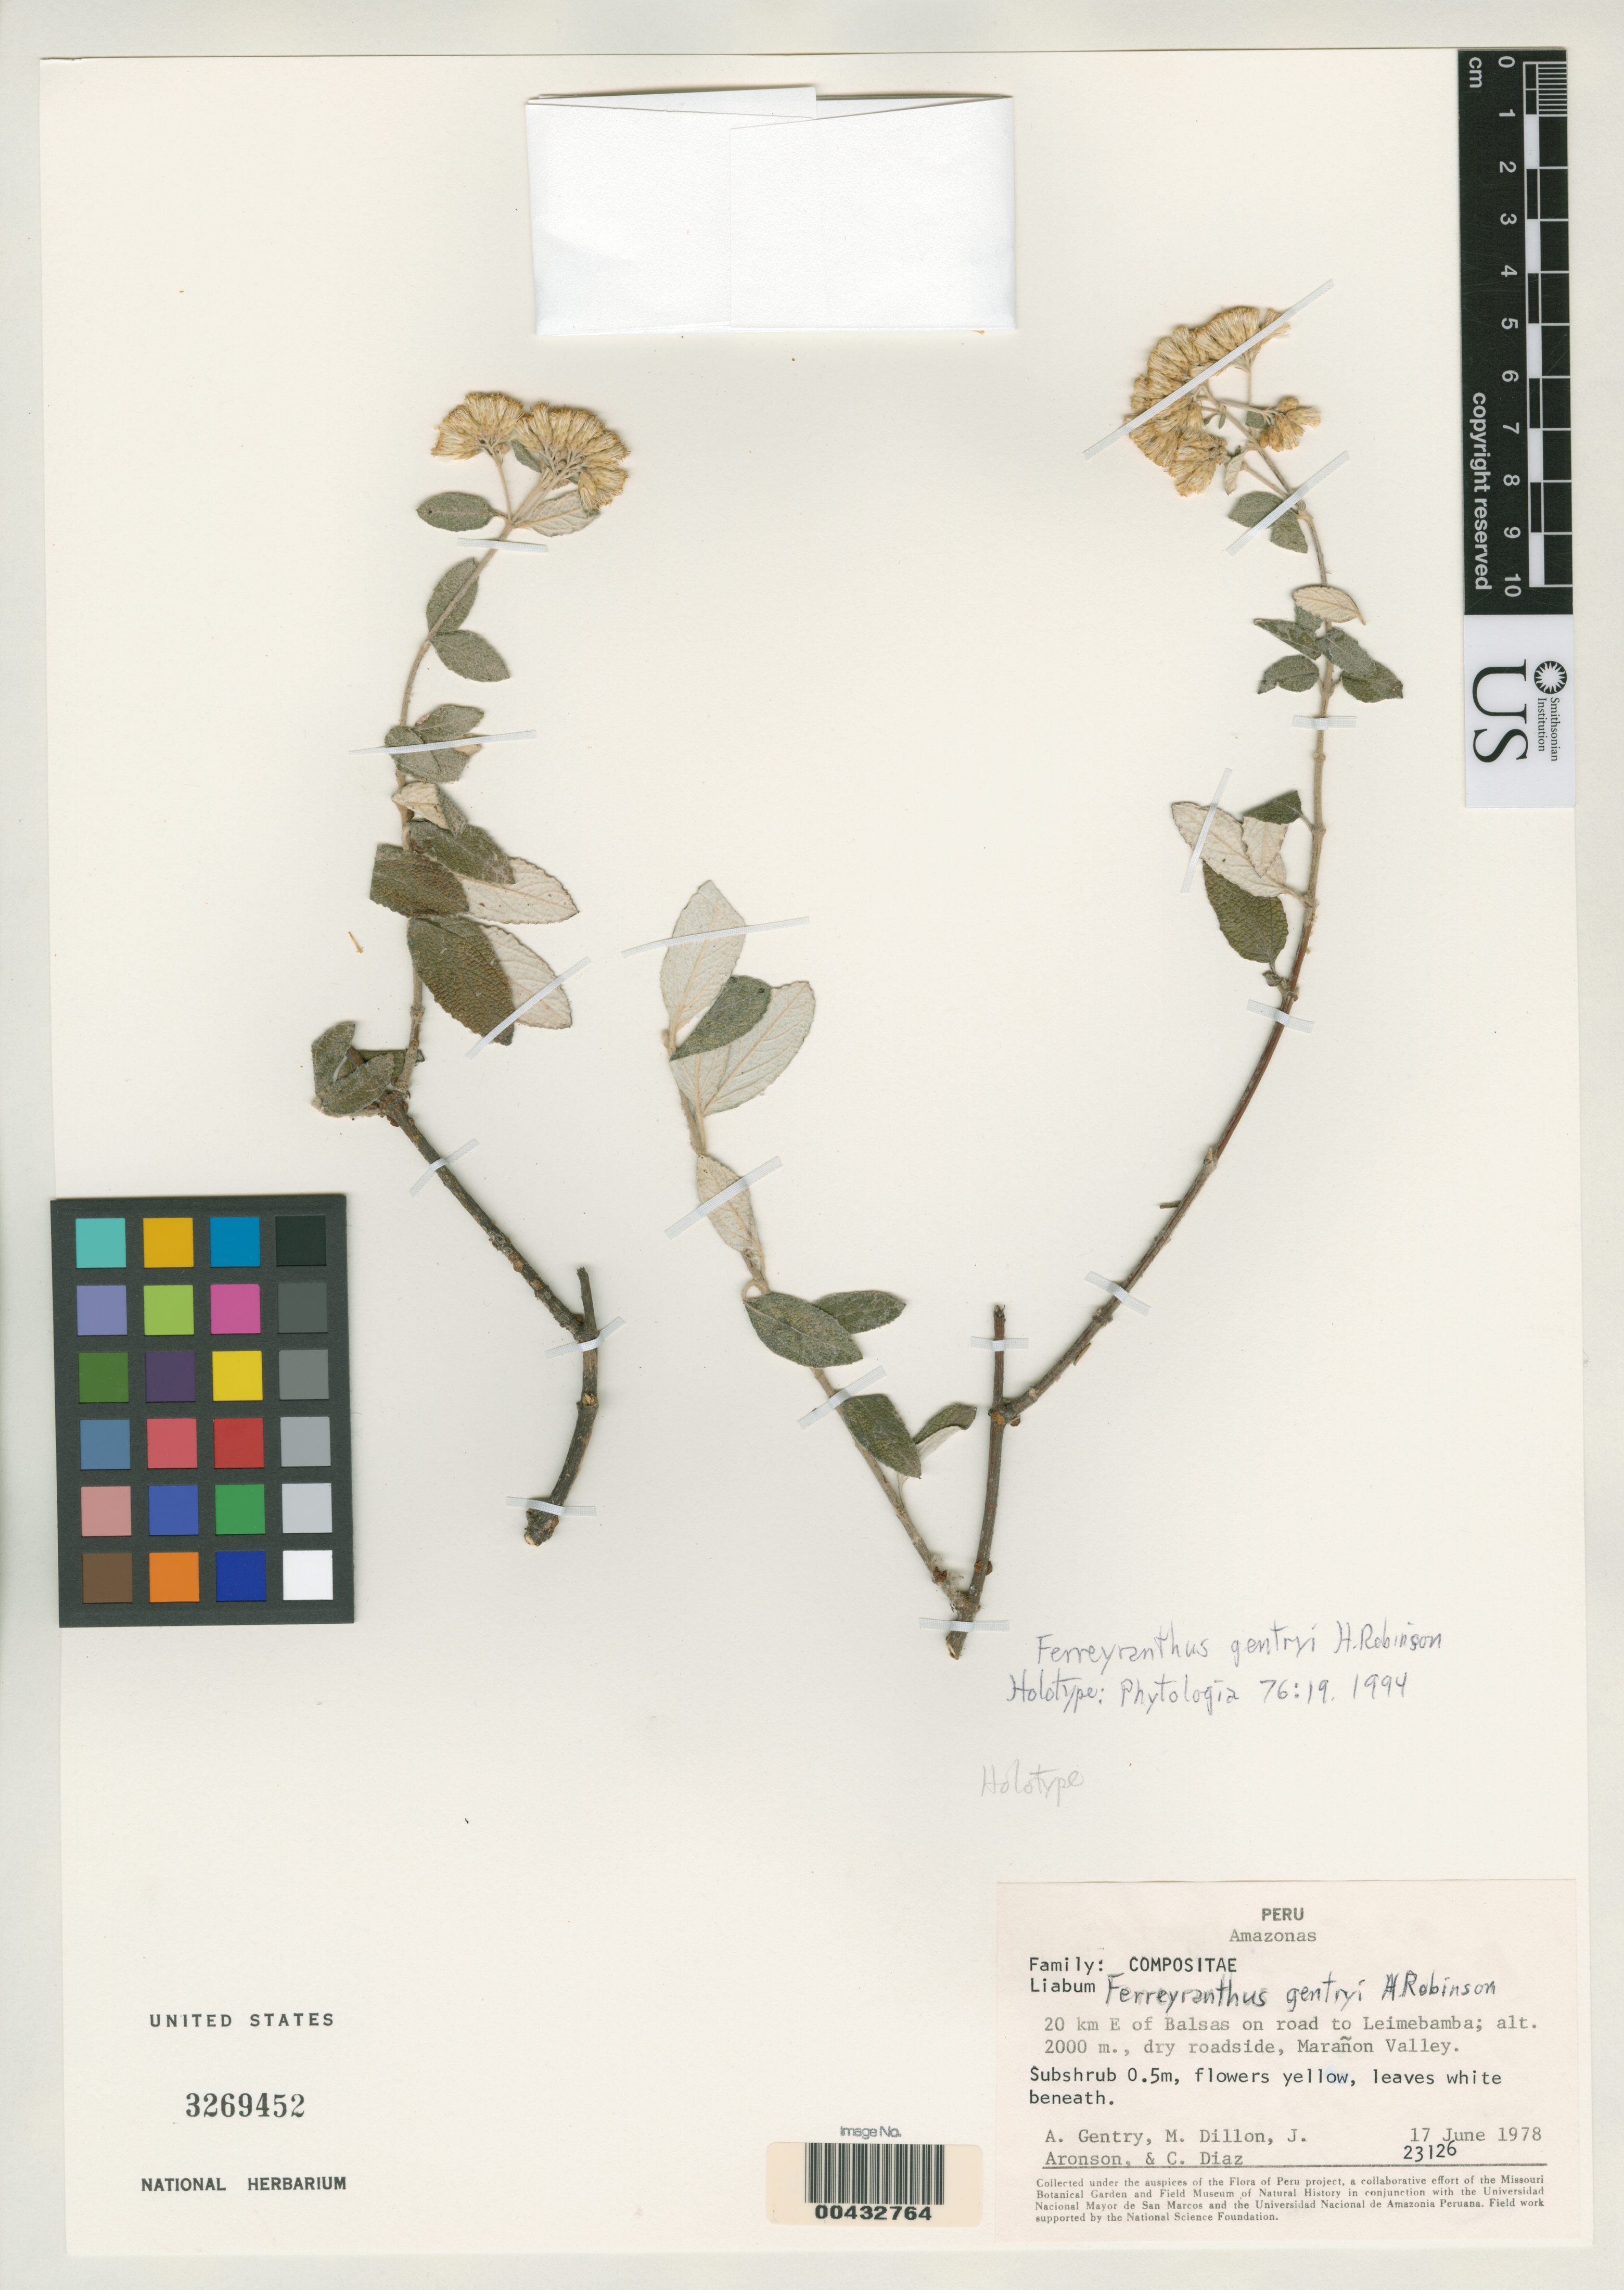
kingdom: Plantae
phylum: Tracheophyta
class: Magnoliopsida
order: Asterales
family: Asteraceae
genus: Ferreyranthus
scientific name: Ferreyranthus gentryi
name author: H. Rob.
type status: Holotype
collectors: A. H. Gentry, M. O. Dillon, J. Soronson & C. Díaz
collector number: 23126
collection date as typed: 17 Jun 1978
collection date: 1978-06-17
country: Peru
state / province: Amazonas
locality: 20 km E of Balsas on road to Leimebamba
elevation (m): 2000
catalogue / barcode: US 3269452